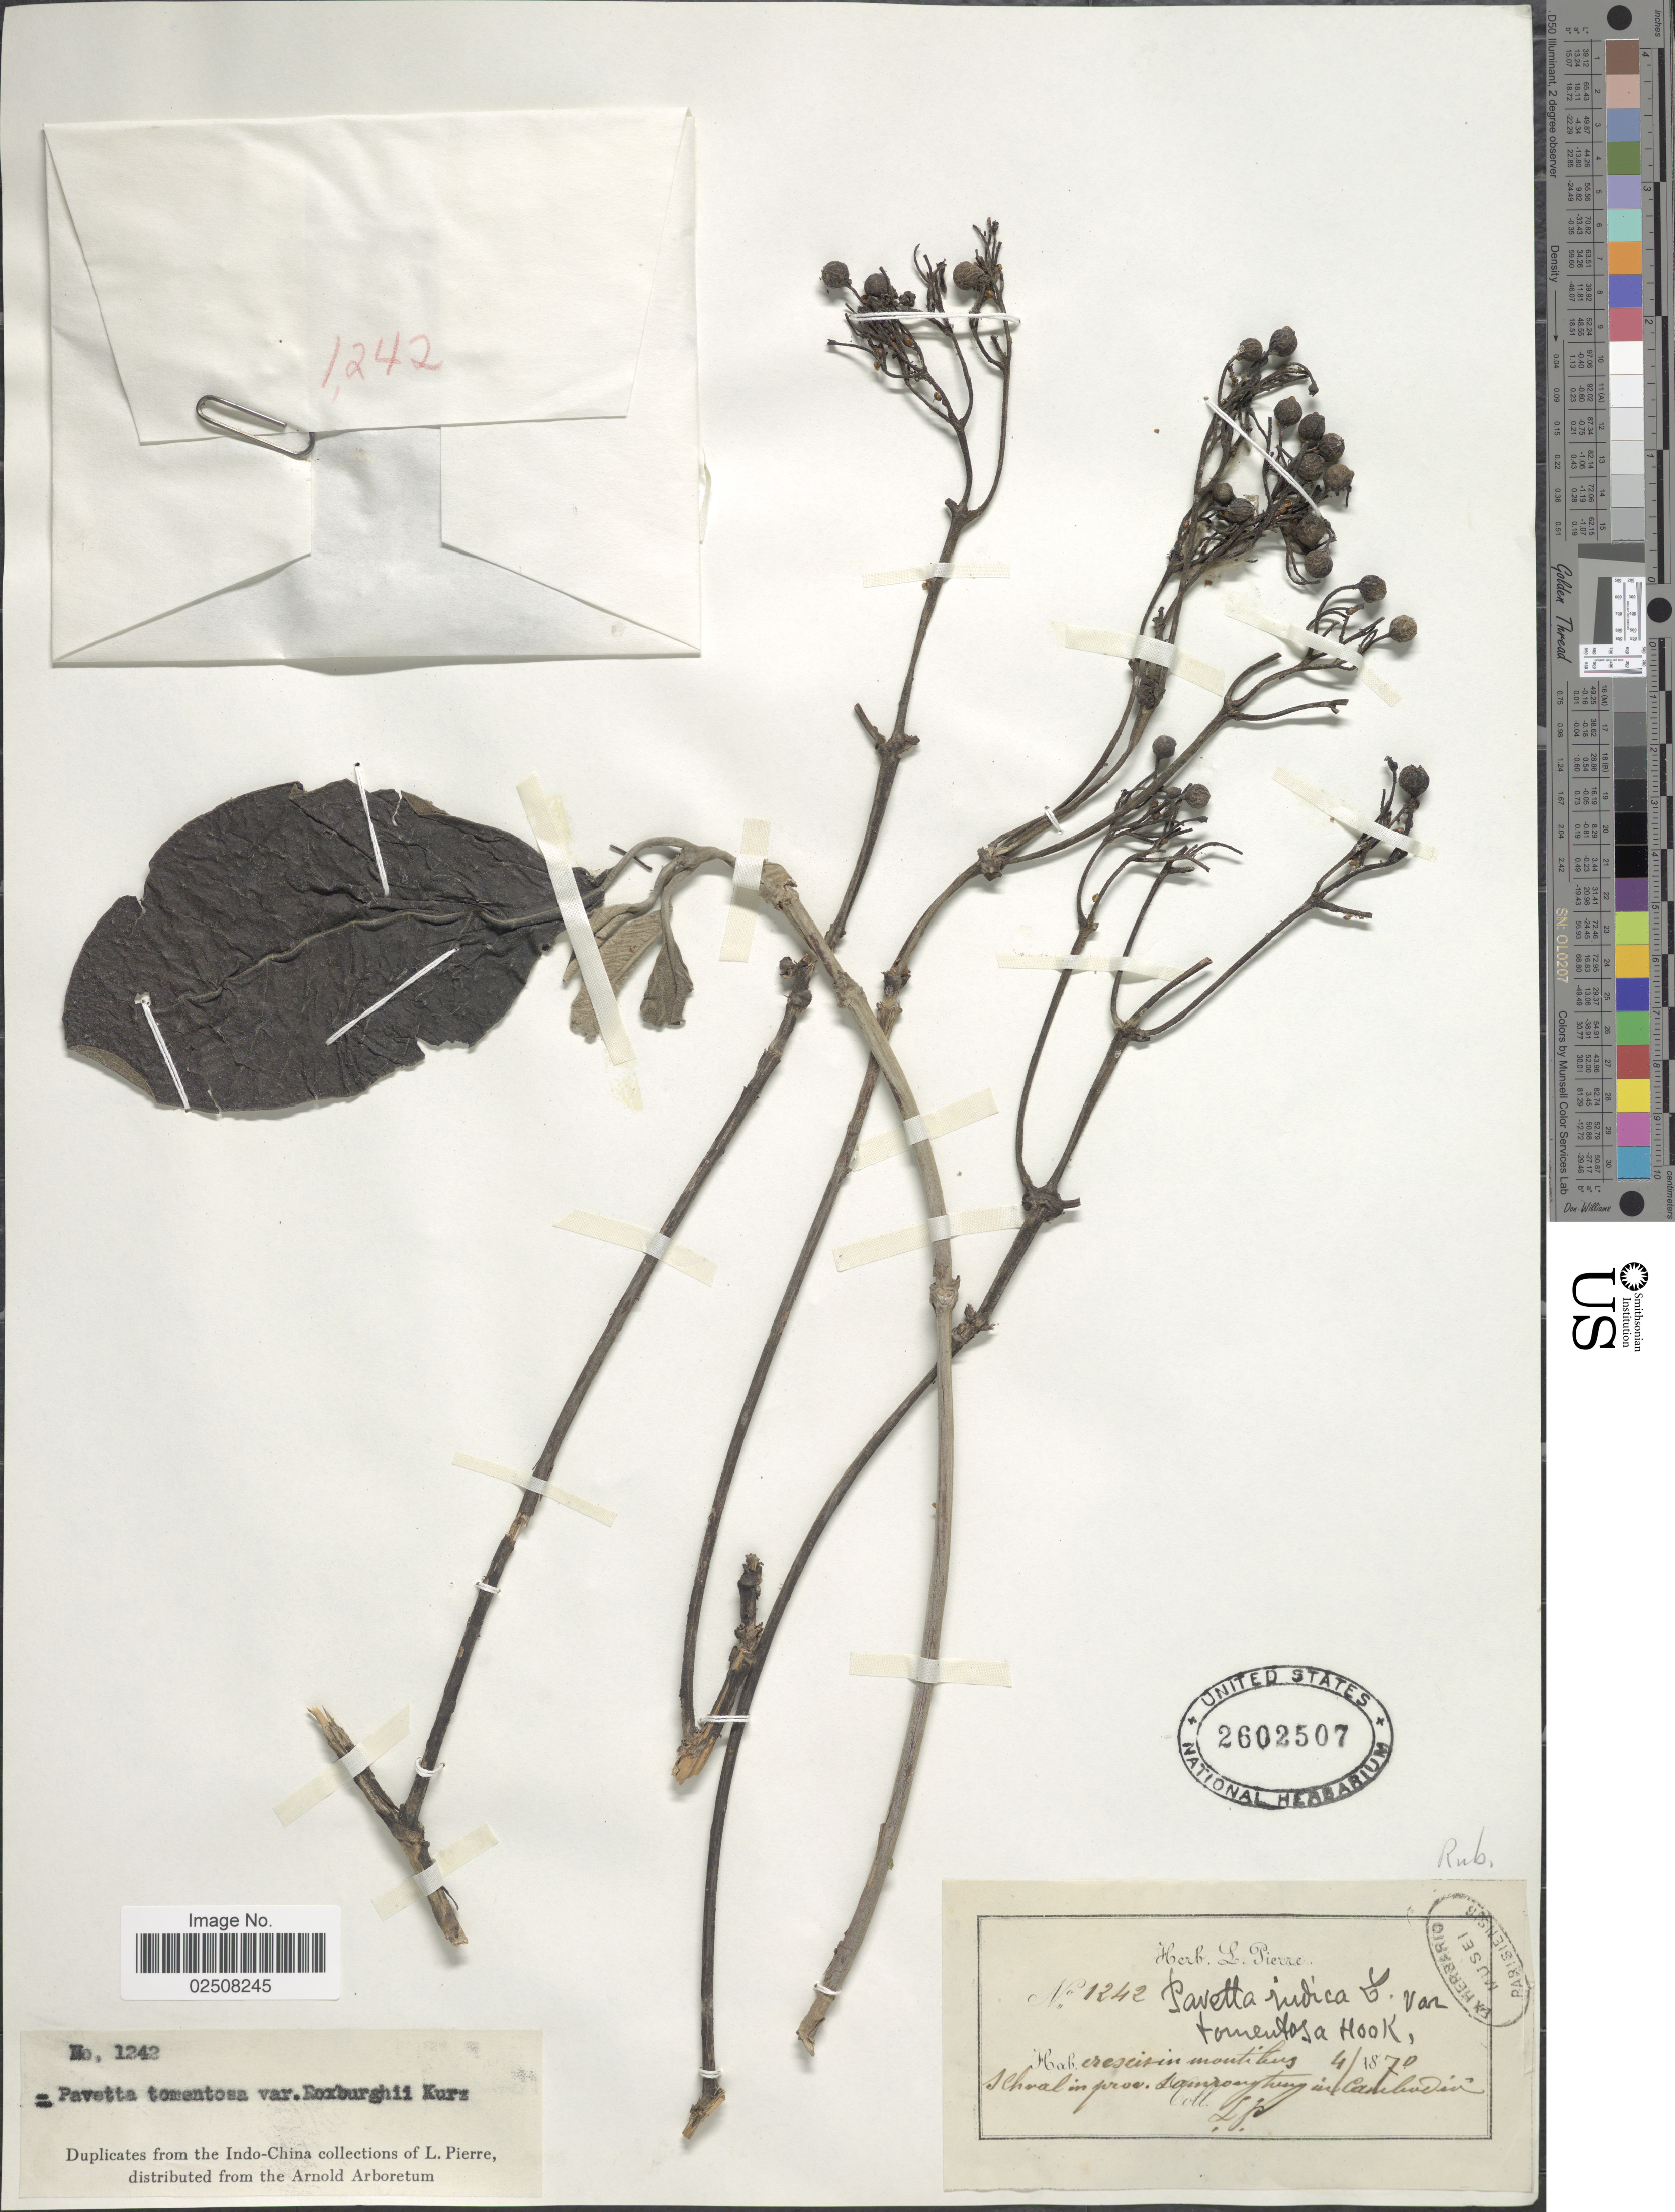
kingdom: Plantae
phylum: Tracheophyta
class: Magnoliopsida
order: Gentianales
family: Rubiaceae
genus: Pavetta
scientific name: Pavetta tomentosa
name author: Roxb. ex Sm.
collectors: L. Pierre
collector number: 1242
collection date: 1870-04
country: Cambodia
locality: Schral in prov. Samrongtong [interpreted]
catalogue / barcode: US 2602507